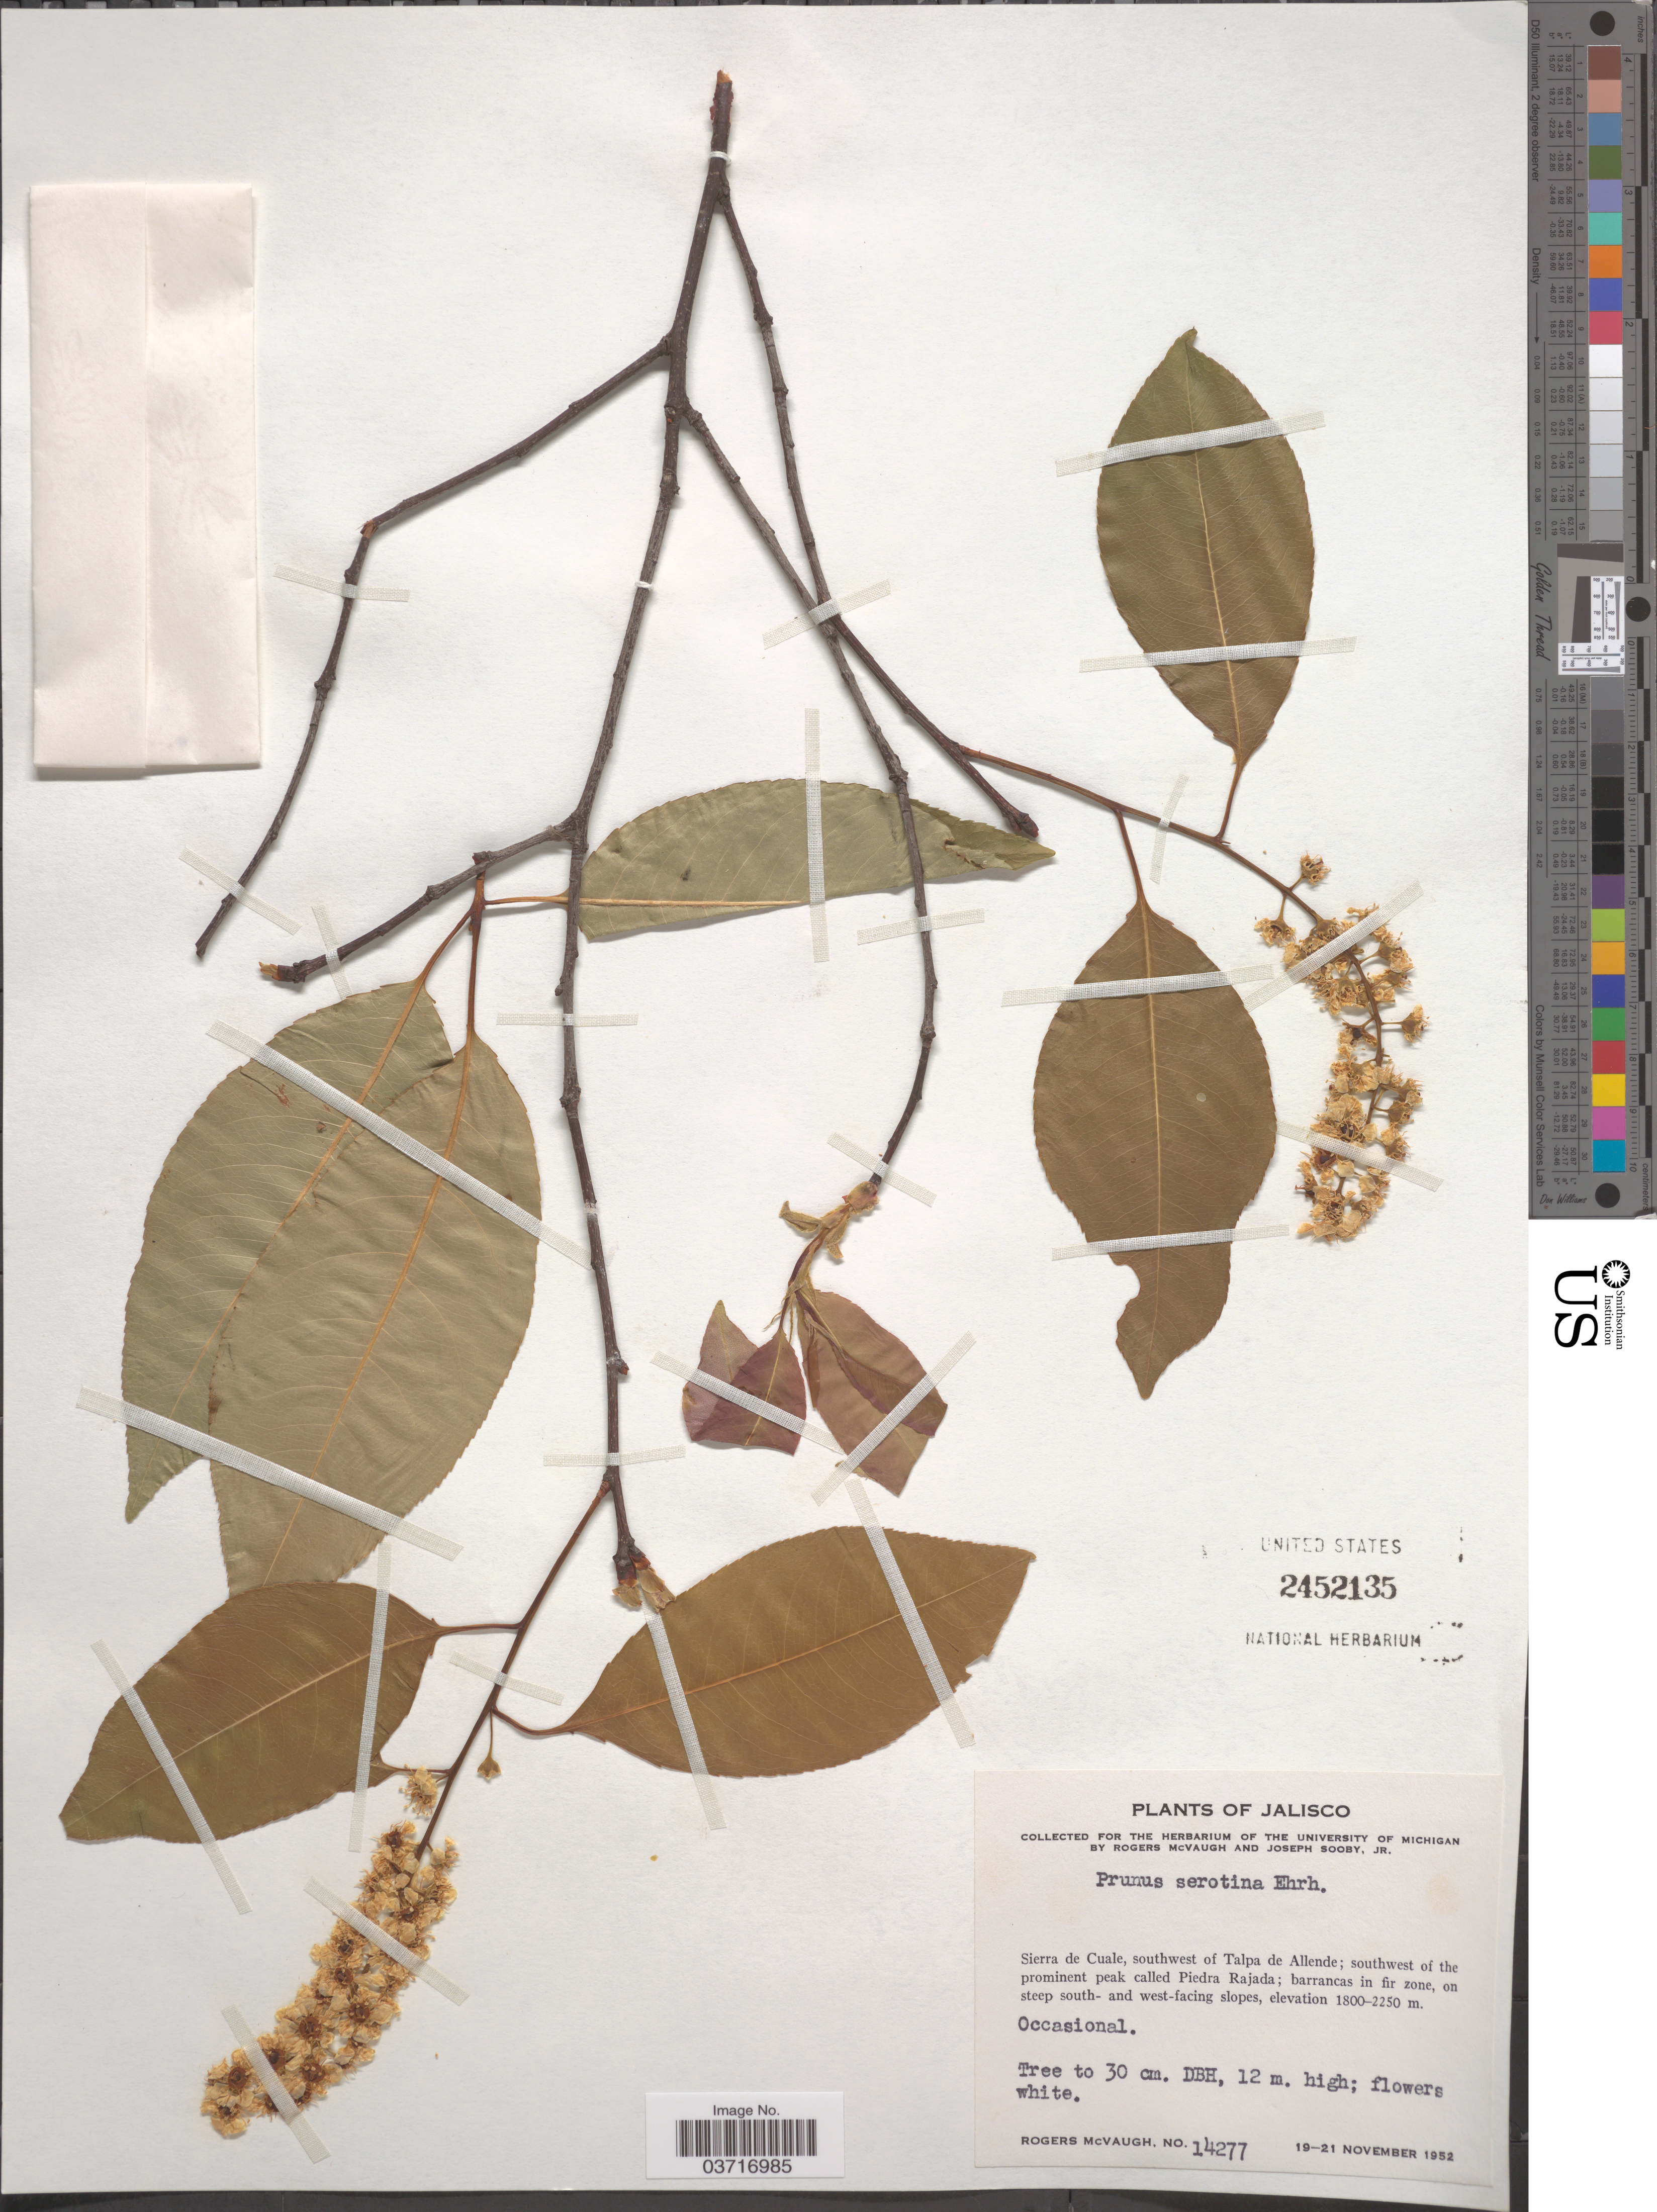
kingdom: Plantae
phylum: Tracheophyta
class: Magnoliopsida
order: Rosales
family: Rosaceae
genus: Prunus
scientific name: Prunus serotina subsp. serotina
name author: Ehrh.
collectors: R. McVaugh & J. Sooby Jr.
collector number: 14277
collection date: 1952-11-19/1952-11-21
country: Mexico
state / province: Jalisco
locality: Sierra de Cuale, southwest of Talpa de Allende; southwest of the prominent peak called Piedra Rajada.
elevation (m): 1800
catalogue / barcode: US 2452135